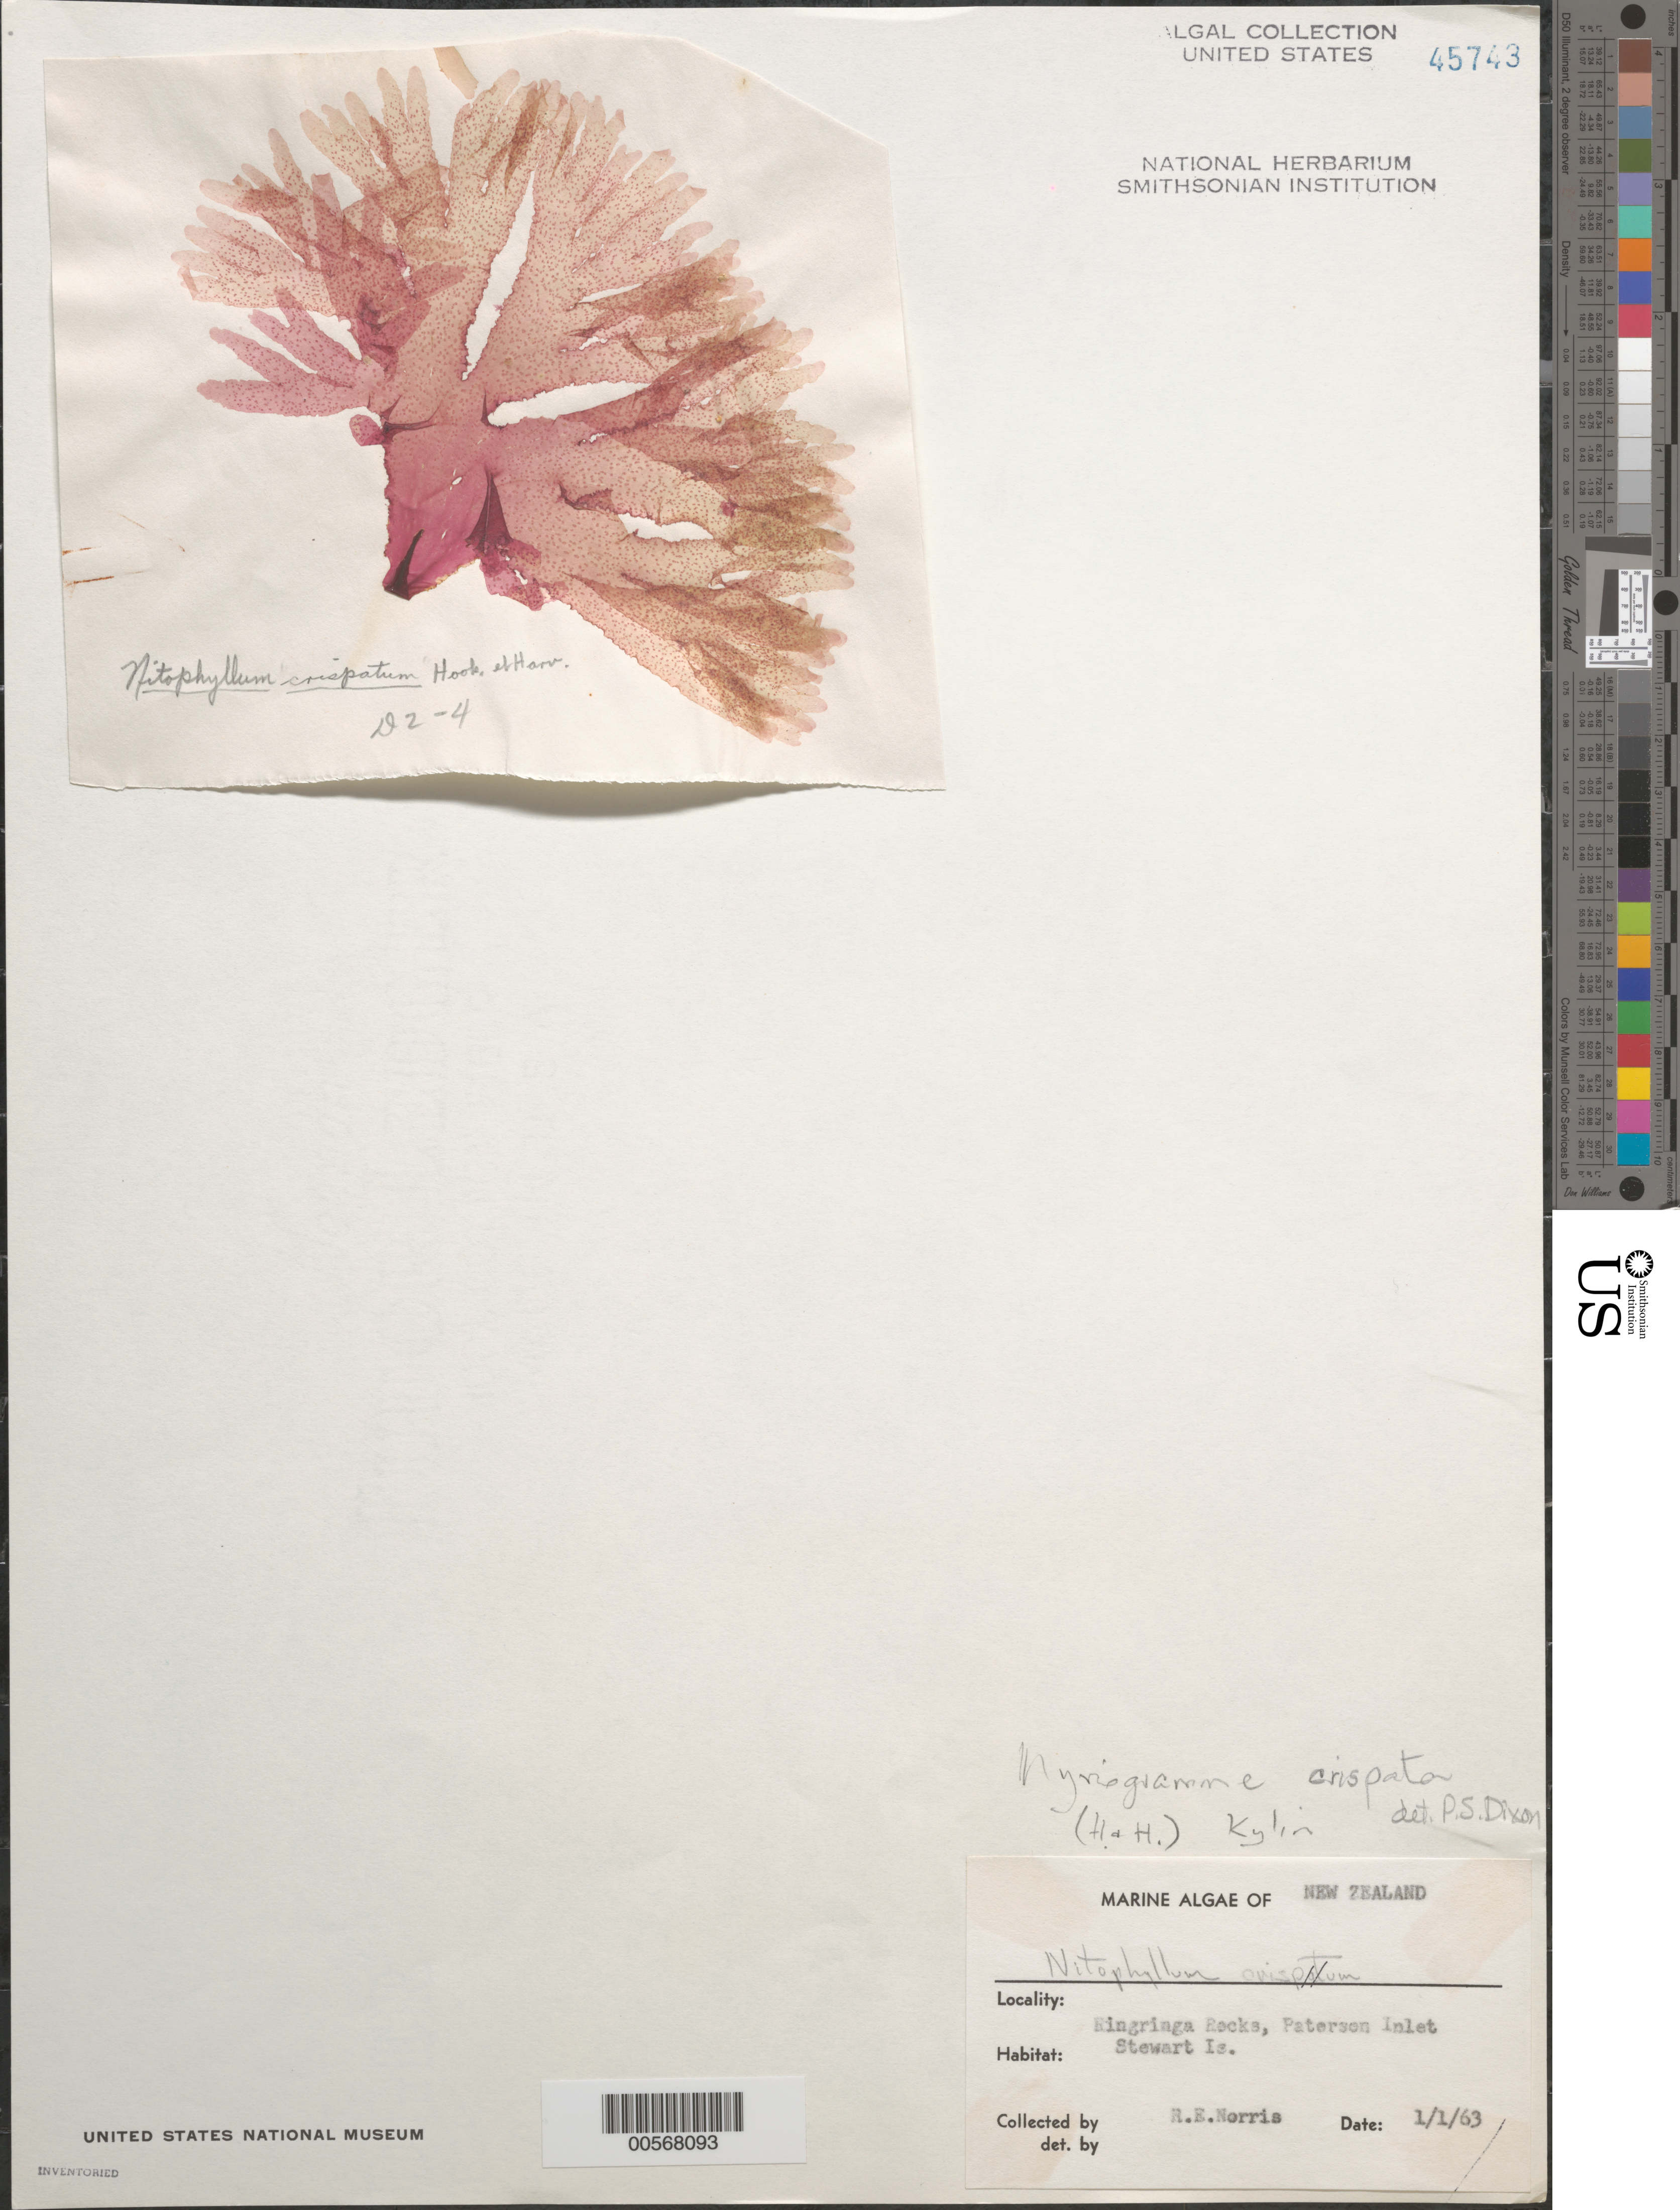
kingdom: Plantae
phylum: Rhodophyta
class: Florideophyceae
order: Ceramiales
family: Delesseriaceae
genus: Haraldiophyllum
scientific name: Haraldiophyllum crispatum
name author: (Hooker f. & Harv.) S.-M. Lin et al.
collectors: R. E. Norris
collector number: D2-4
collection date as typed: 01 Jan 1963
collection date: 1963-01-01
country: New Zealand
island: Stewart Island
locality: Ringaringa Rocks, Paterson Inlet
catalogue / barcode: US 45743